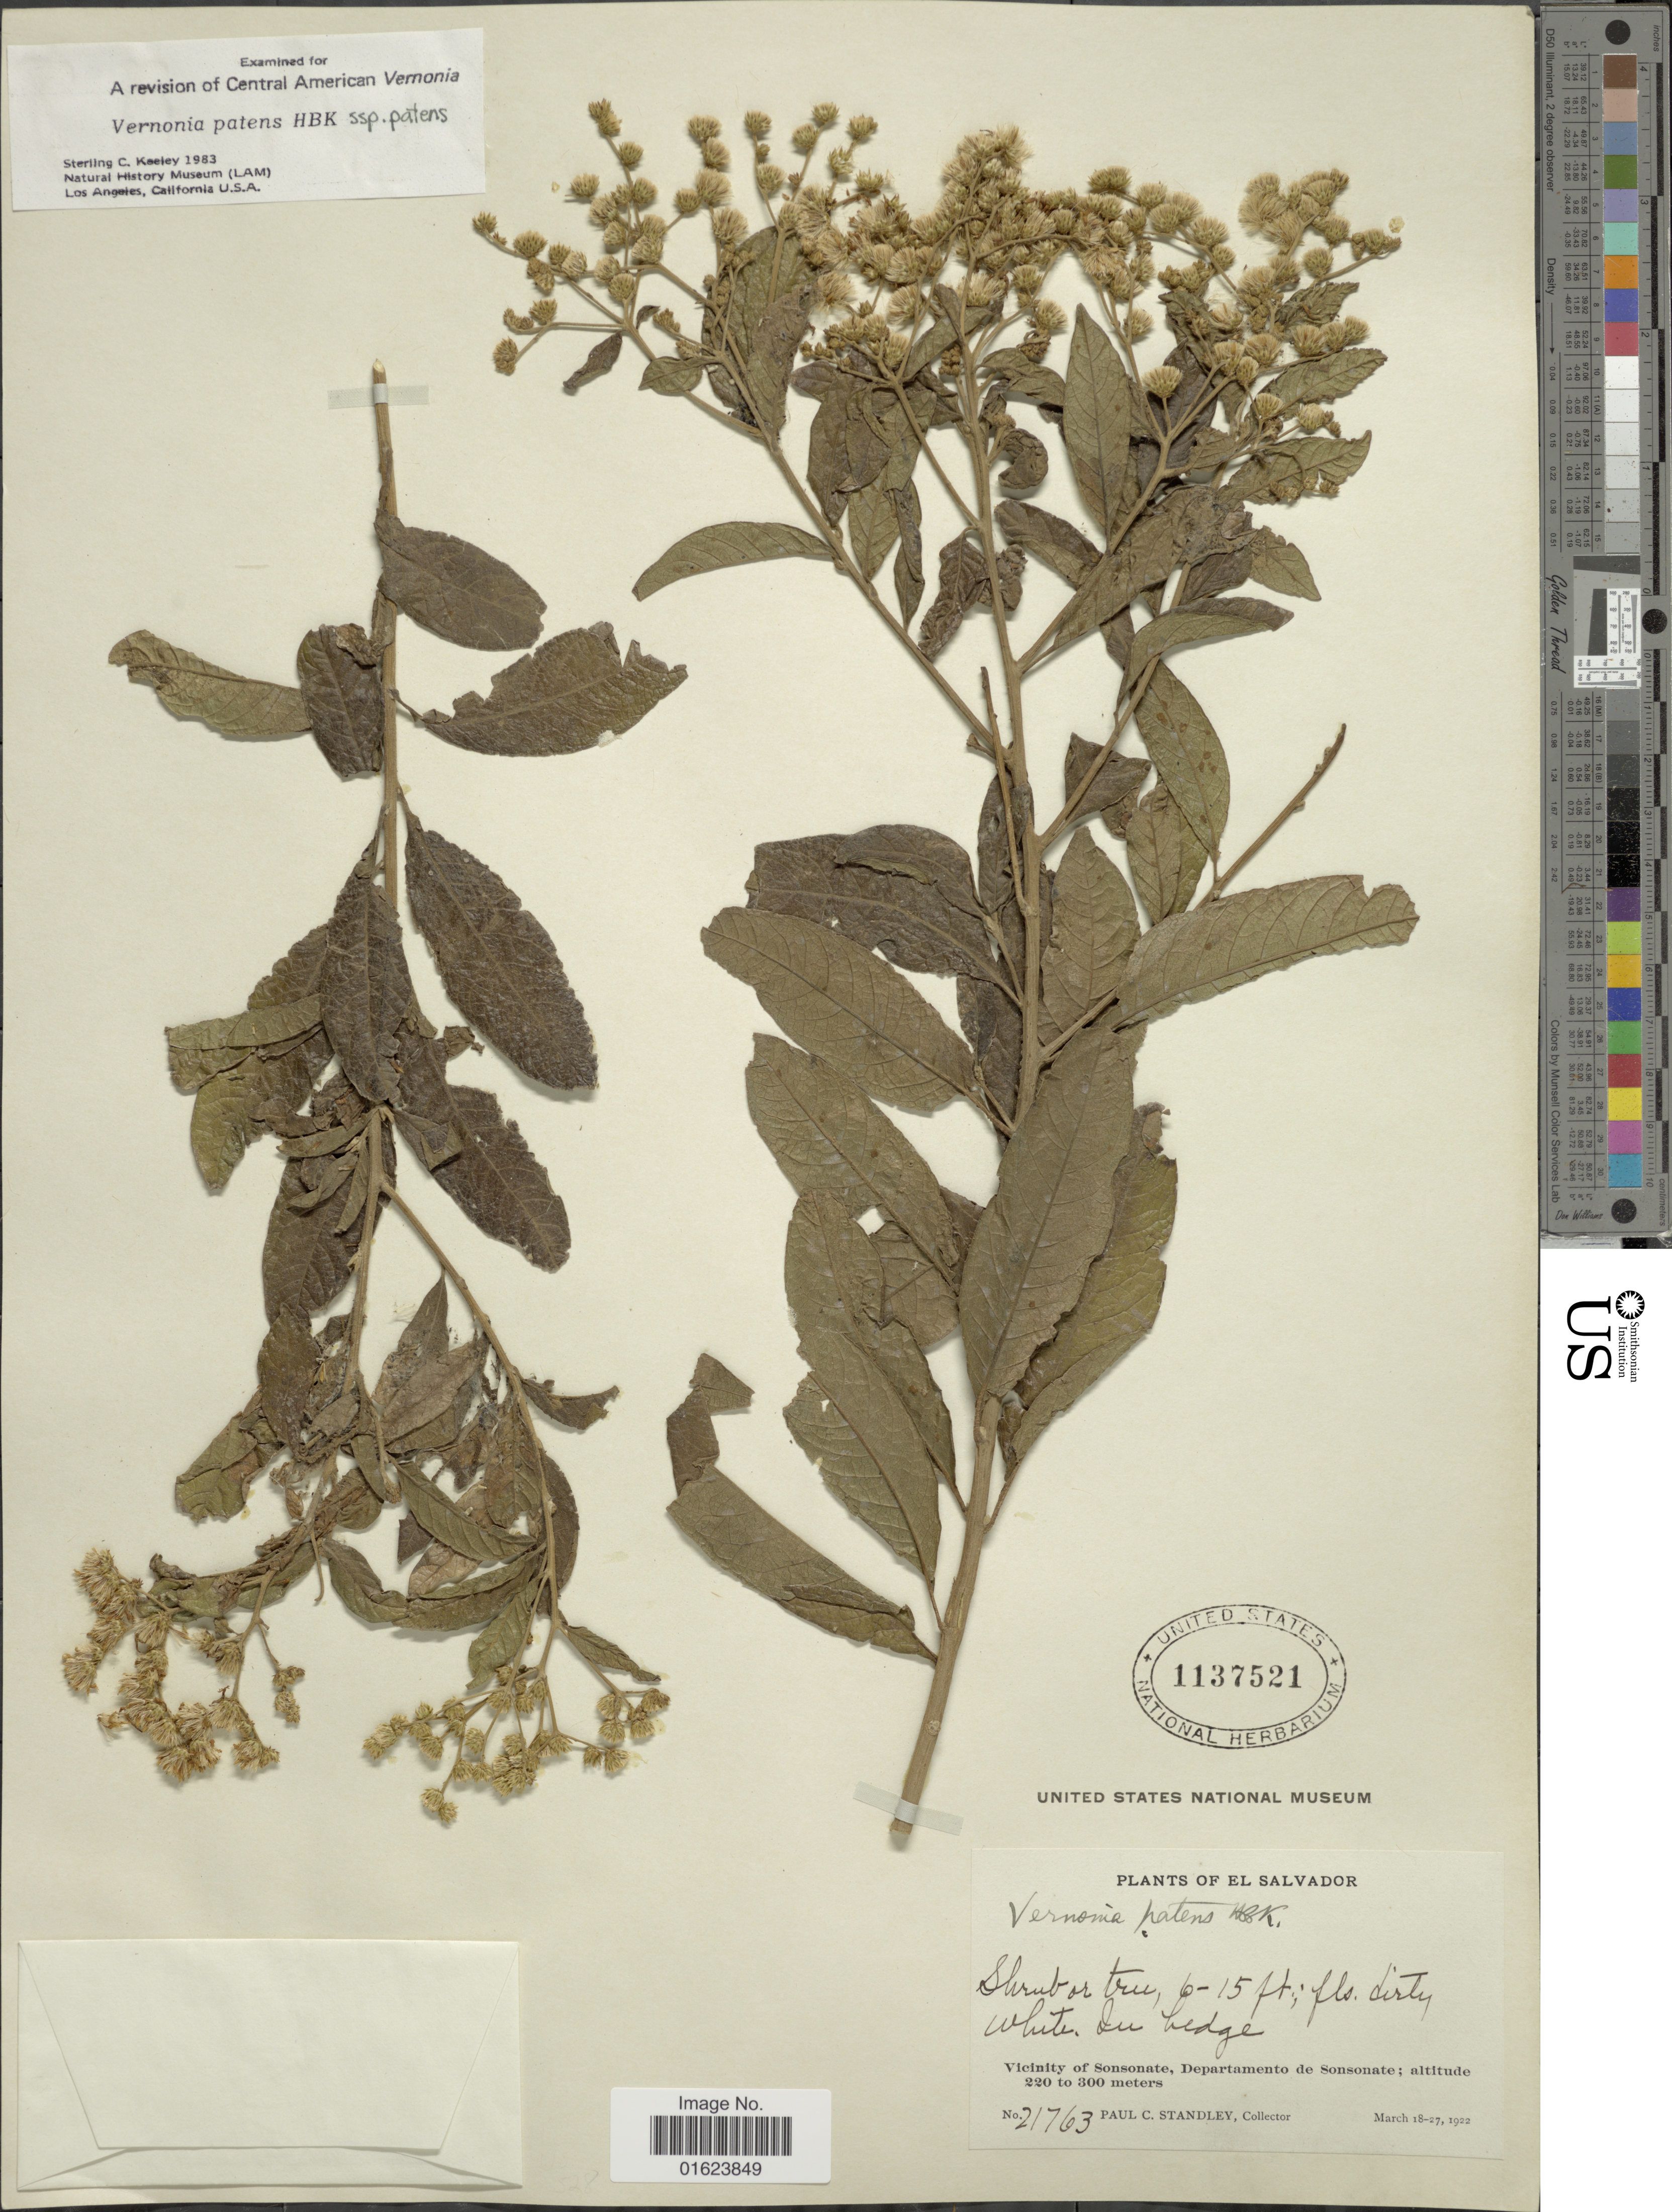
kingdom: Plantae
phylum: Tracheophyta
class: Magnoliopsida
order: Asterales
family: Asteraceae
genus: Vernonanthura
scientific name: Vernonanthura patens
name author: (Kunth) H. Rob.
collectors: P. C. Standley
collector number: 21763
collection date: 1922-03-18/1922-03-27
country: El Salvador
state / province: Sonsonate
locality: Vicinity of Sonsonate, Departamento de Sonsonate.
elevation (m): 220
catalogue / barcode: US 1137521